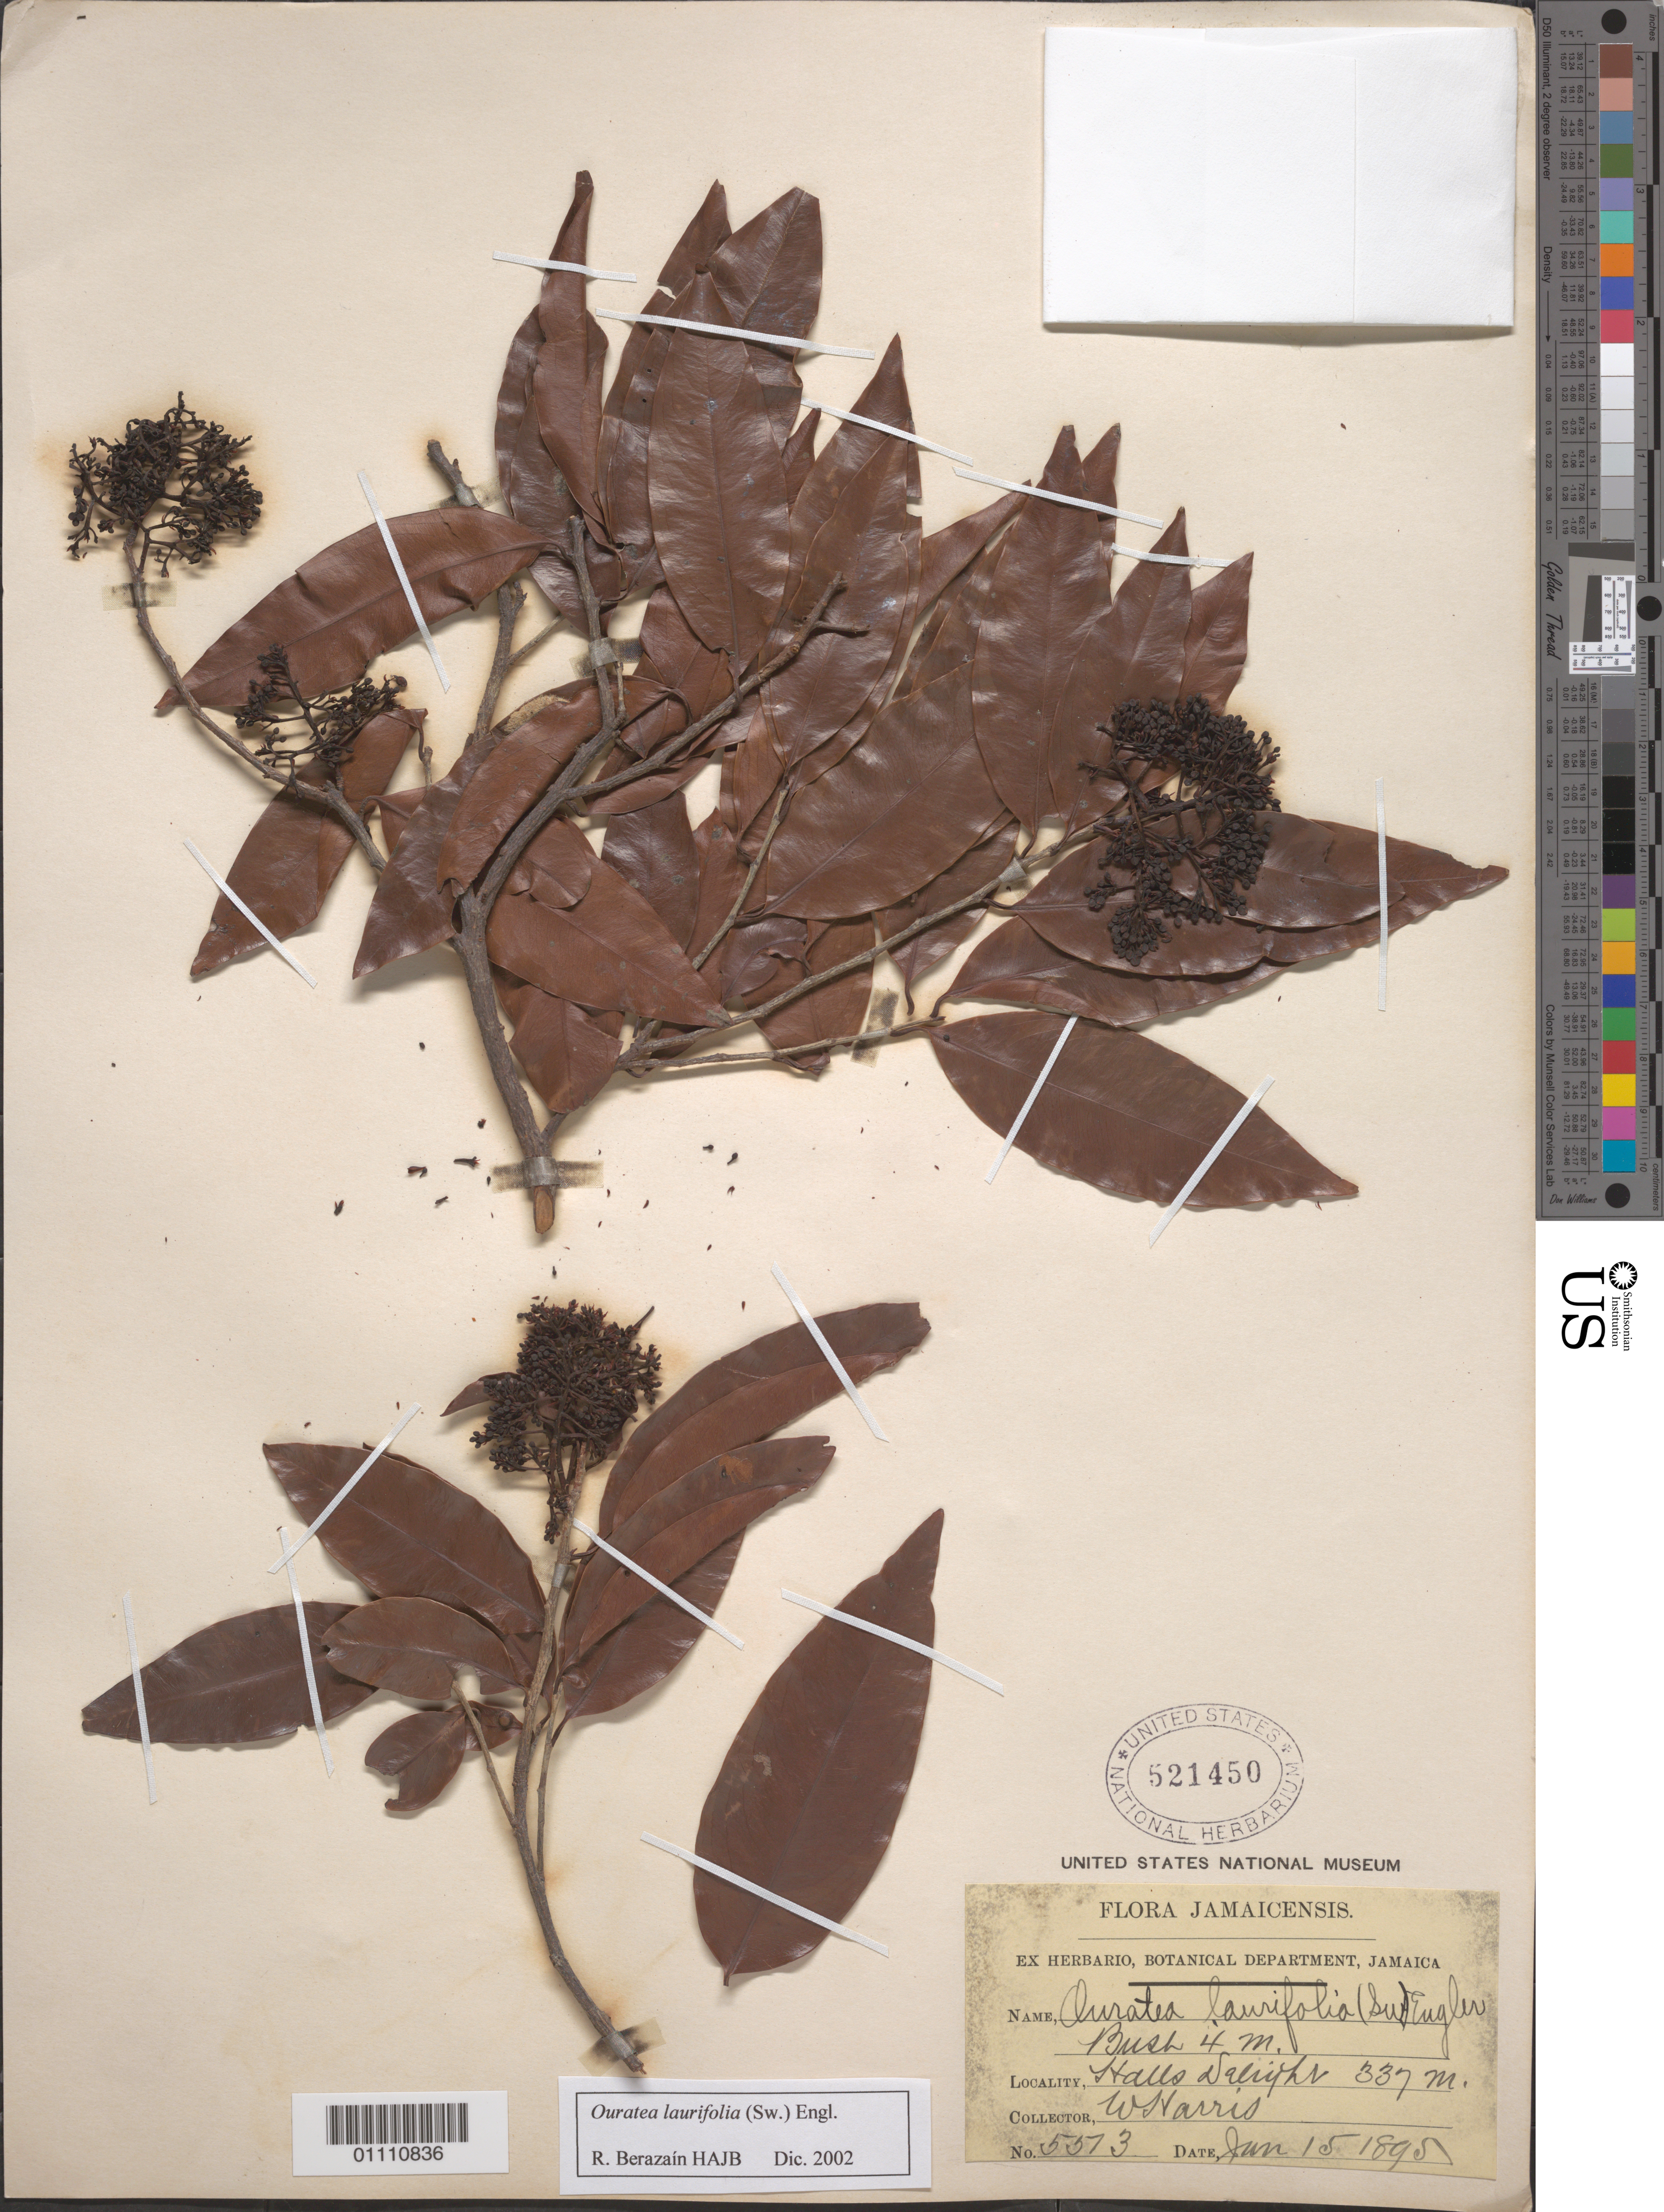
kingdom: Plantae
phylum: Tracheophyta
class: Magnoliopsida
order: Malpighiales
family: Ochnaceae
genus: Ouratea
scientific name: Ouratea laurifolia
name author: (Sw.) Engl.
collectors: W. Harris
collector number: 5573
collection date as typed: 15 Jan 1895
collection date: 1895-01-15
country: Jamaica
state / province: Saint Andrew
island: Jamaica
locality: Halls Delight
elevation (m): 337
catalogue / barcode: US 521450